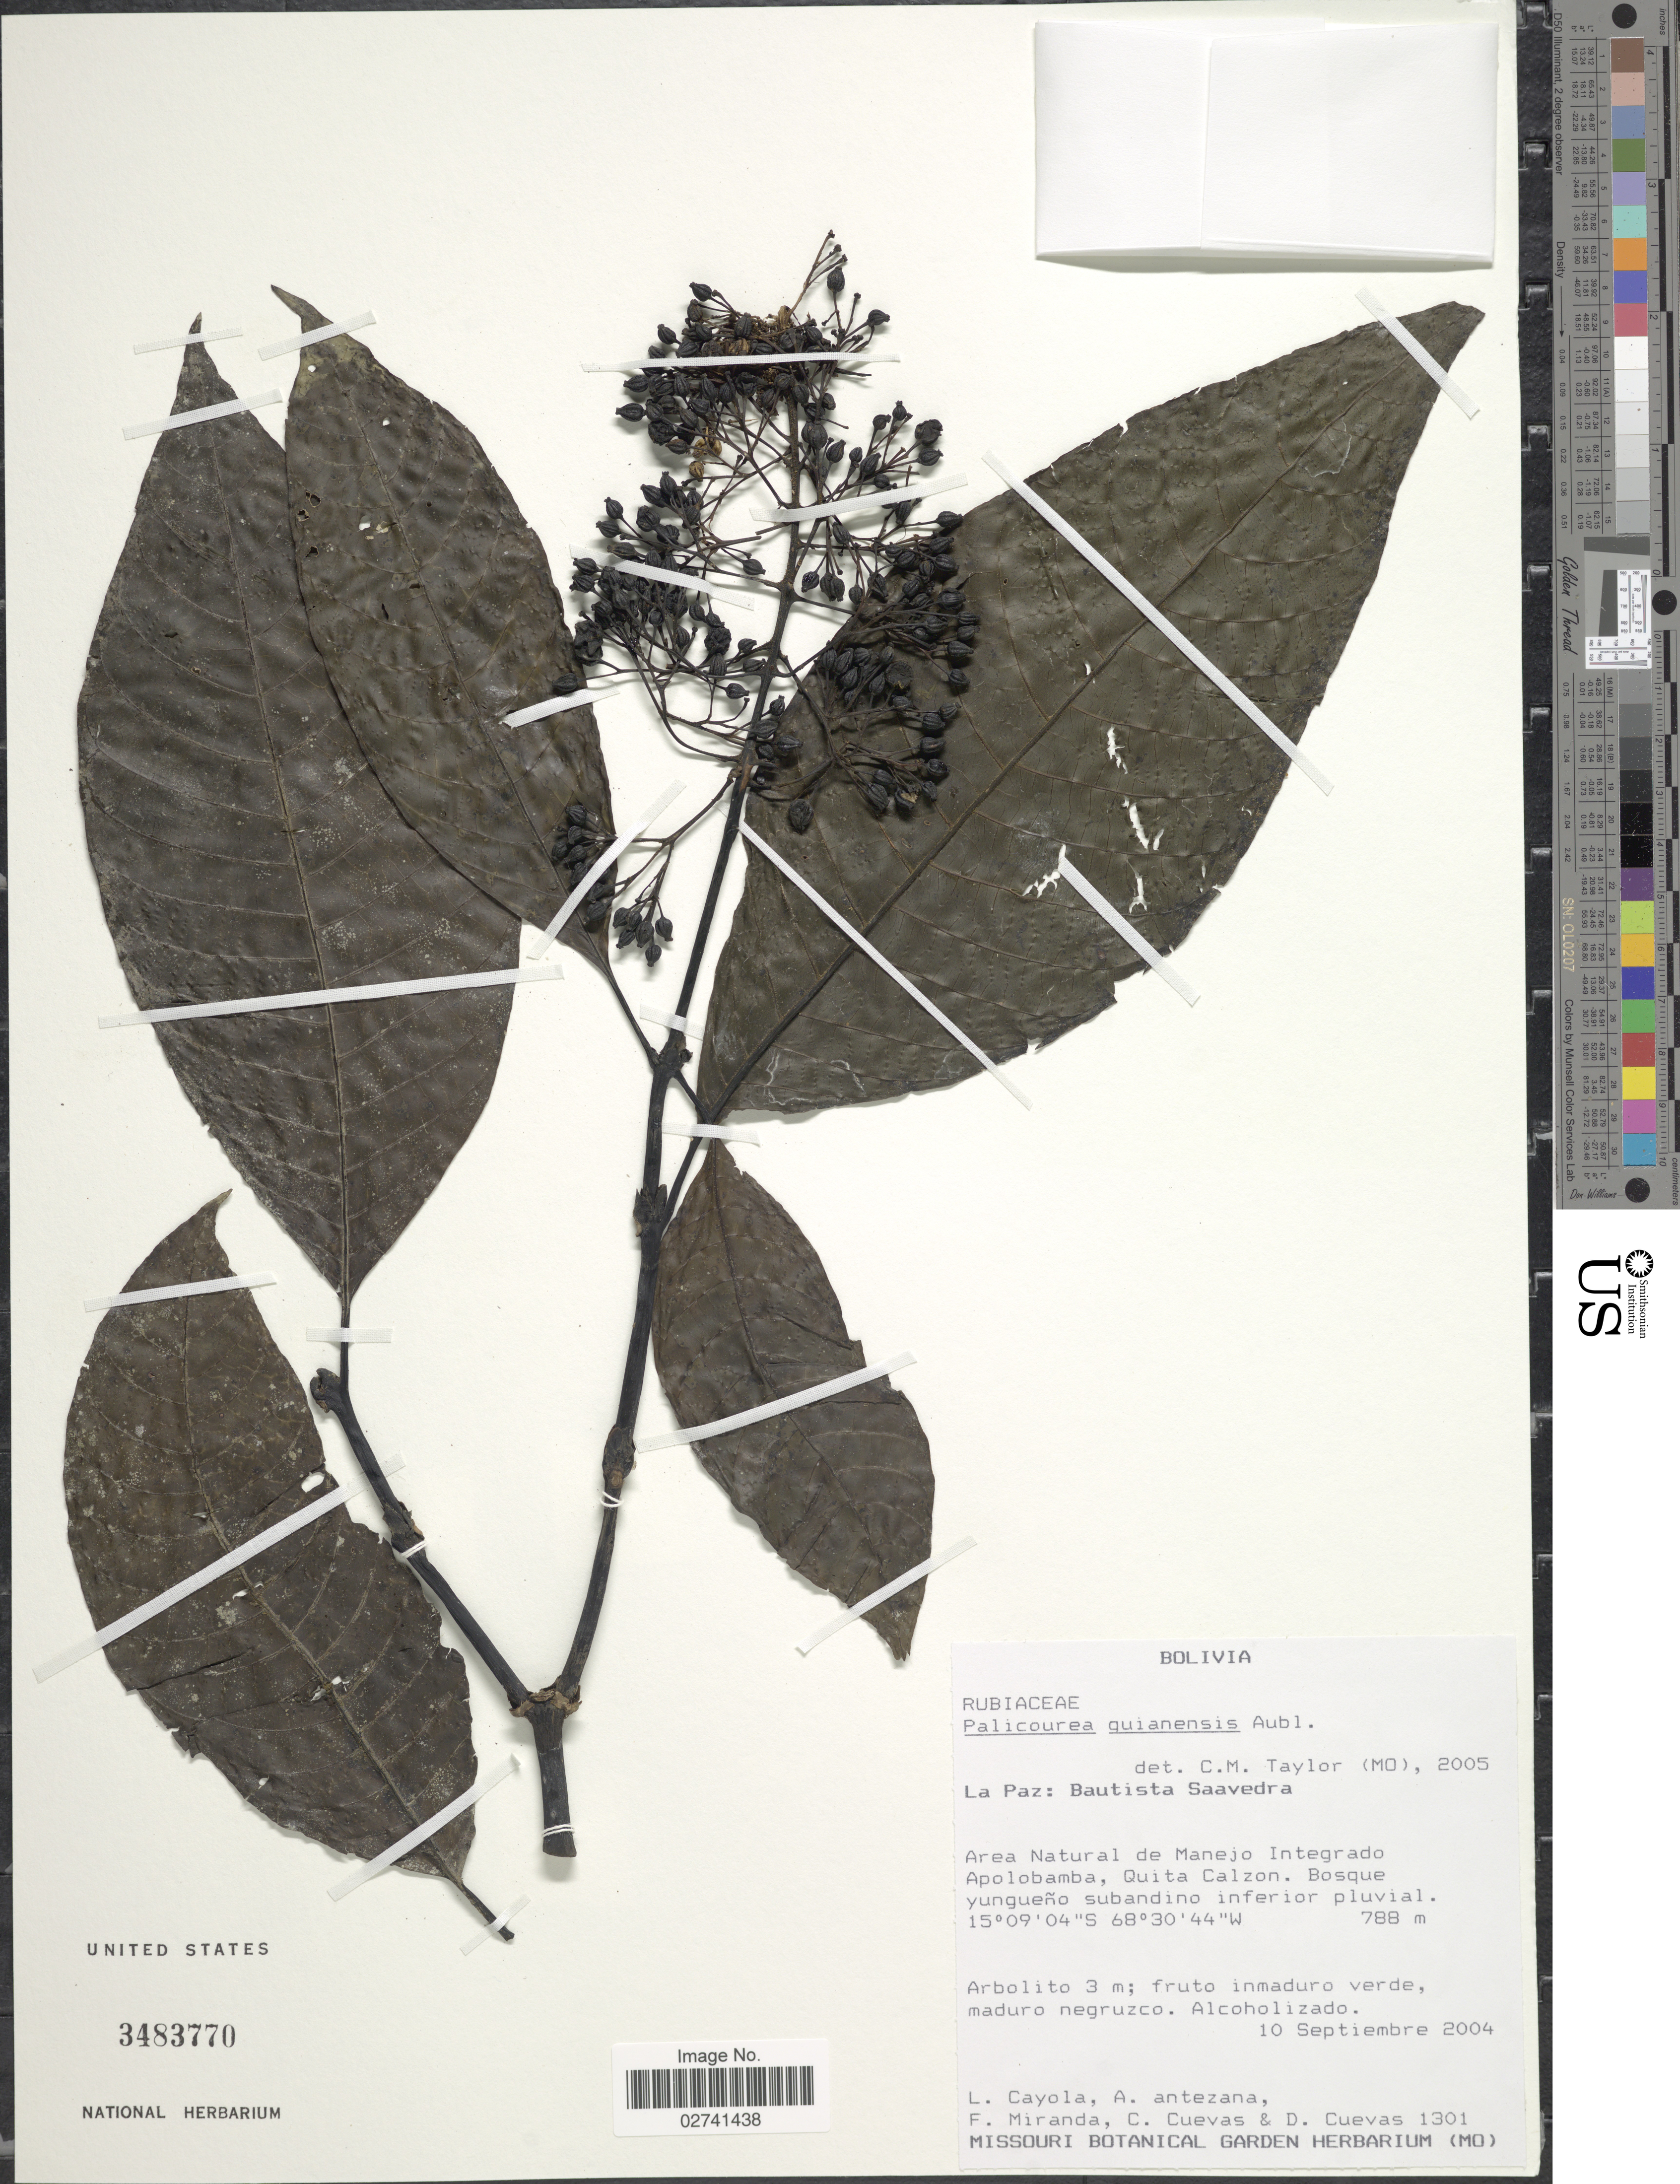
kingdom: Plantae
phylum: Tracheophyta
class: Magnoliopsida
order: Gentianales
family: Rubiaceae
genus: Palicourea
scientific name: Palicourea guianensis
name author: Aubl.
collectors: L. Cayola, A. Antezana, F. Miranda, C. Cuevas & D. Cuevas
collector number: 1301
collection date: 2004-09-10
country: Bolivia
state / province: La Paz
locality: Bautista Saavedra. Area Natural de Manejo Integrado Apolobamba, Quita Calzon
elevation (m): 788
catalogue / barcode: US 3483770